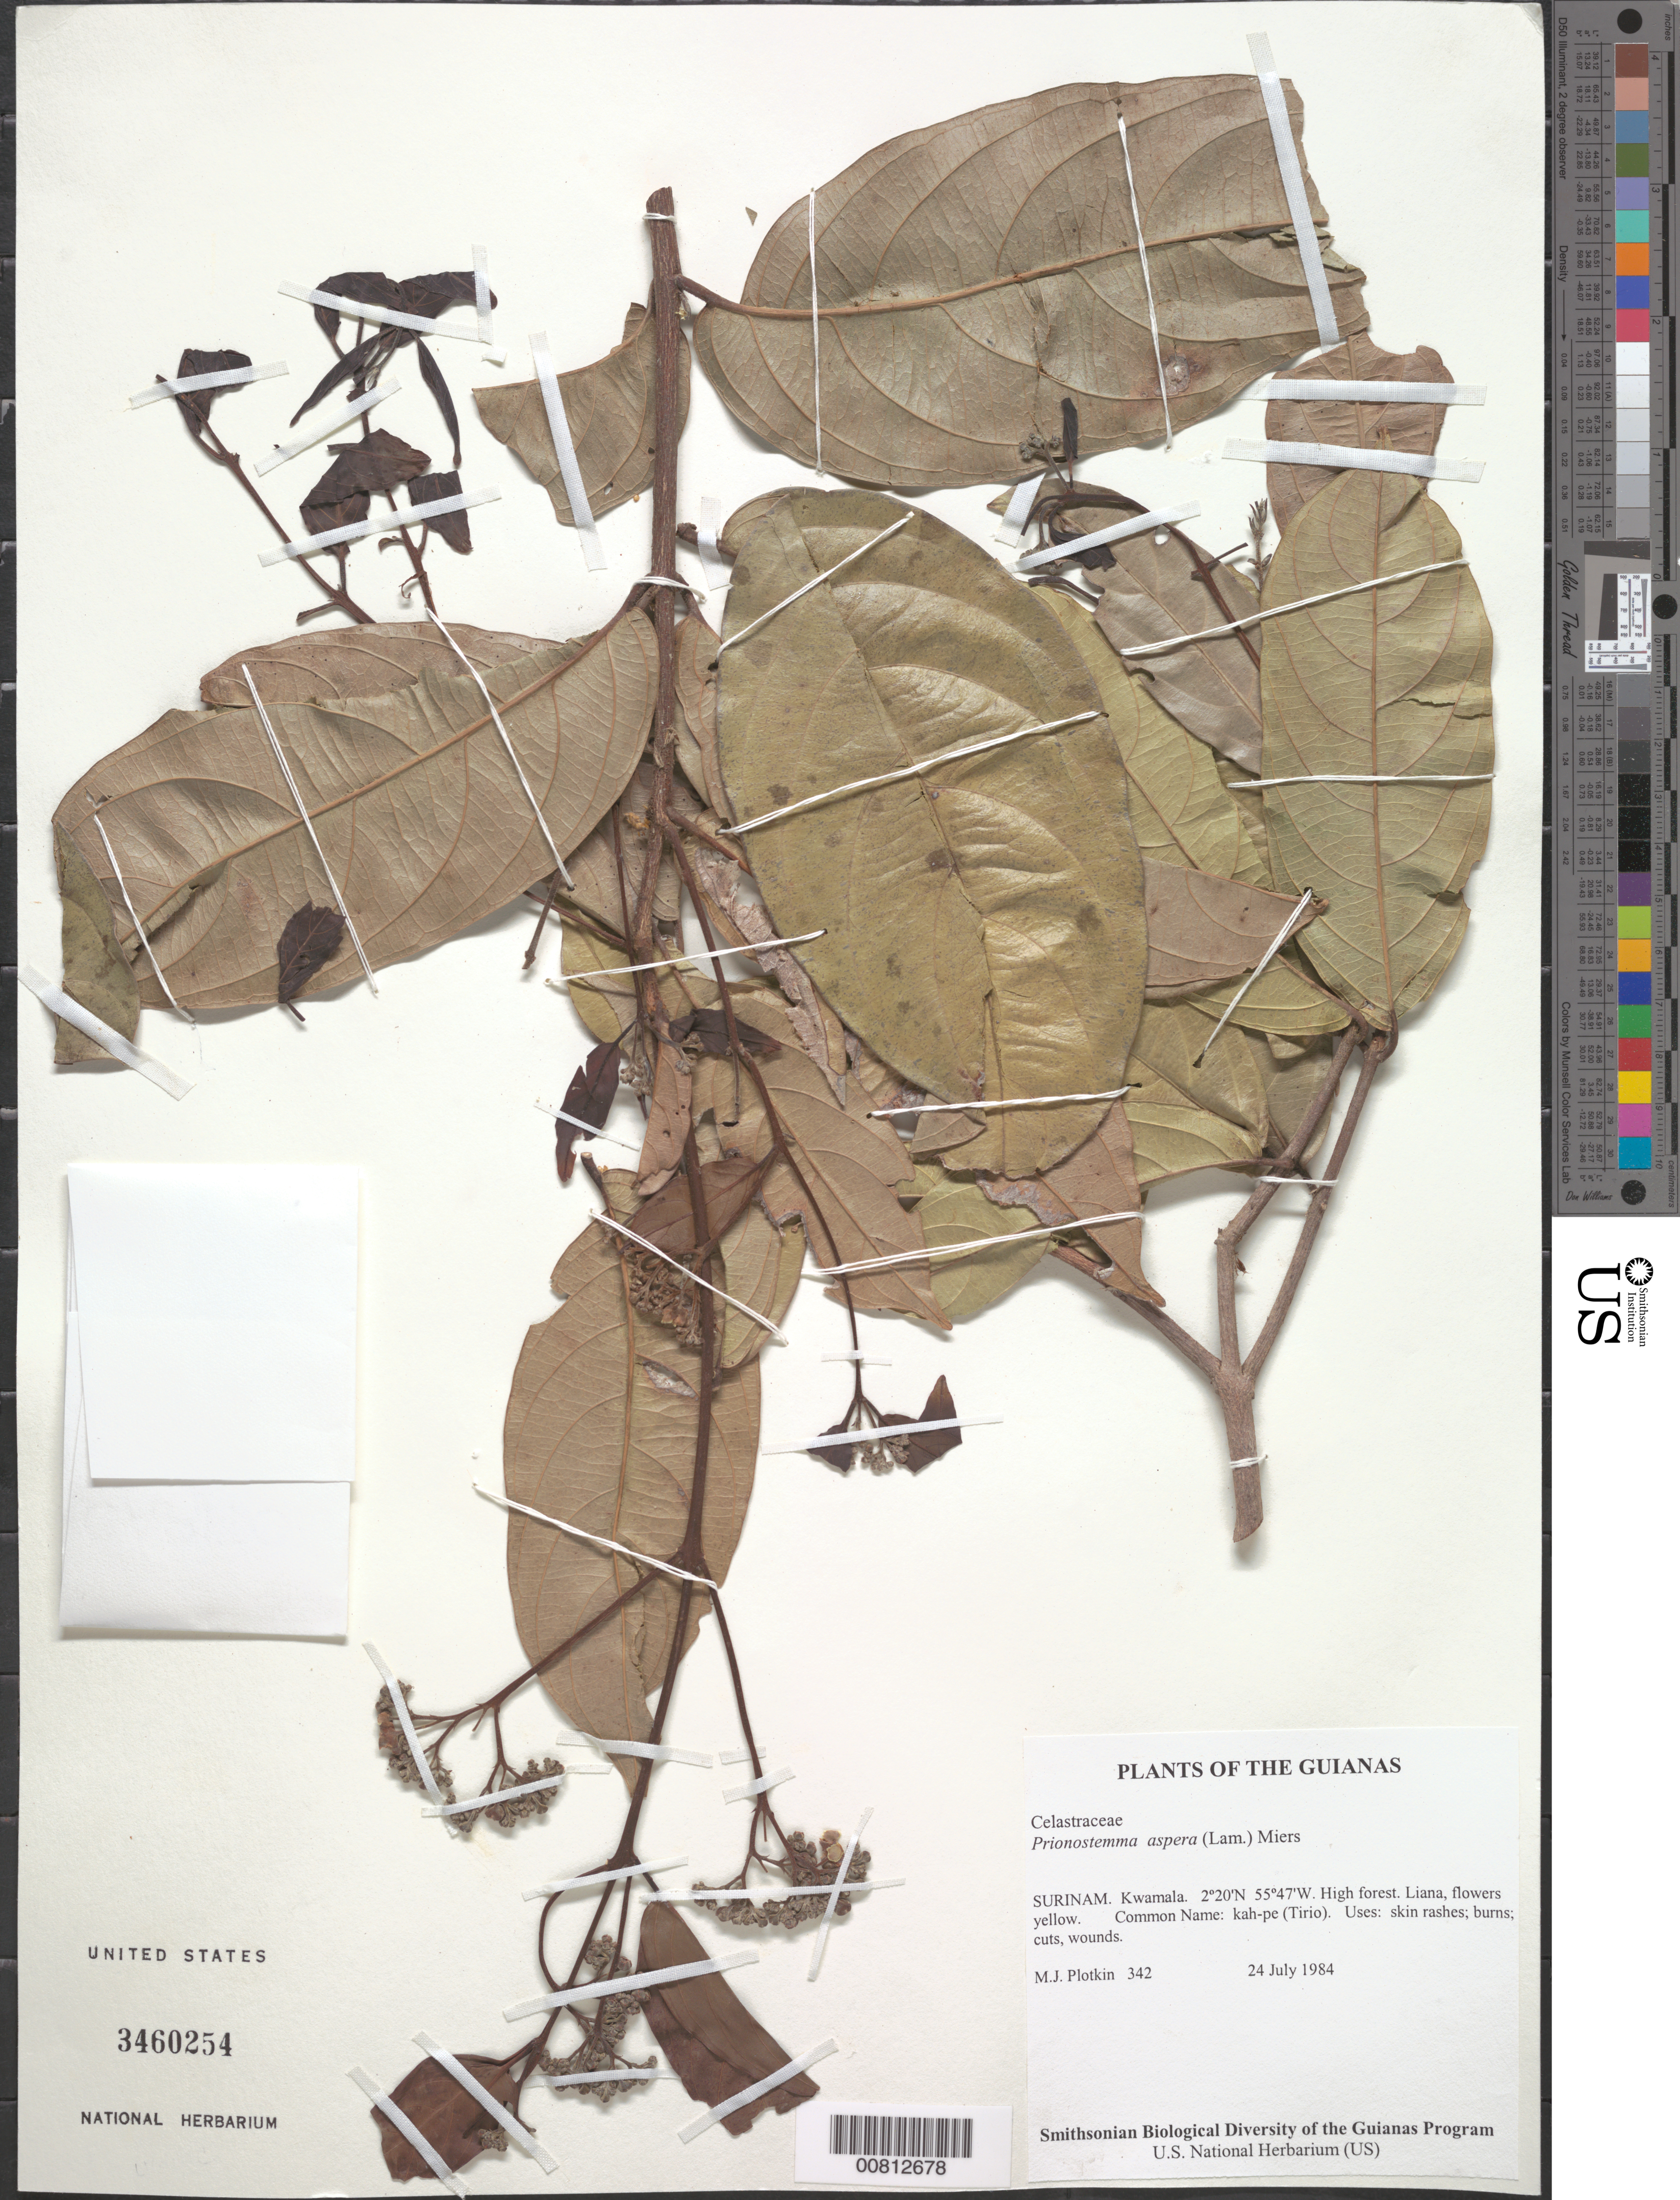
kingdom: Plantae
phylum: Tracheophyta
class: Magnoliopsida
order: Celastrales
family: Celastraceae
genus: Prionostemma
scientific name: Prionostemma aspera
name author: (Lam.) Miers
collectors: M. Plotkin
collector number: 342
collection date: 1984-07-24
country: Suriname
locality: The Guianas. Kwamala.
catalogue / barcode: US 3460254